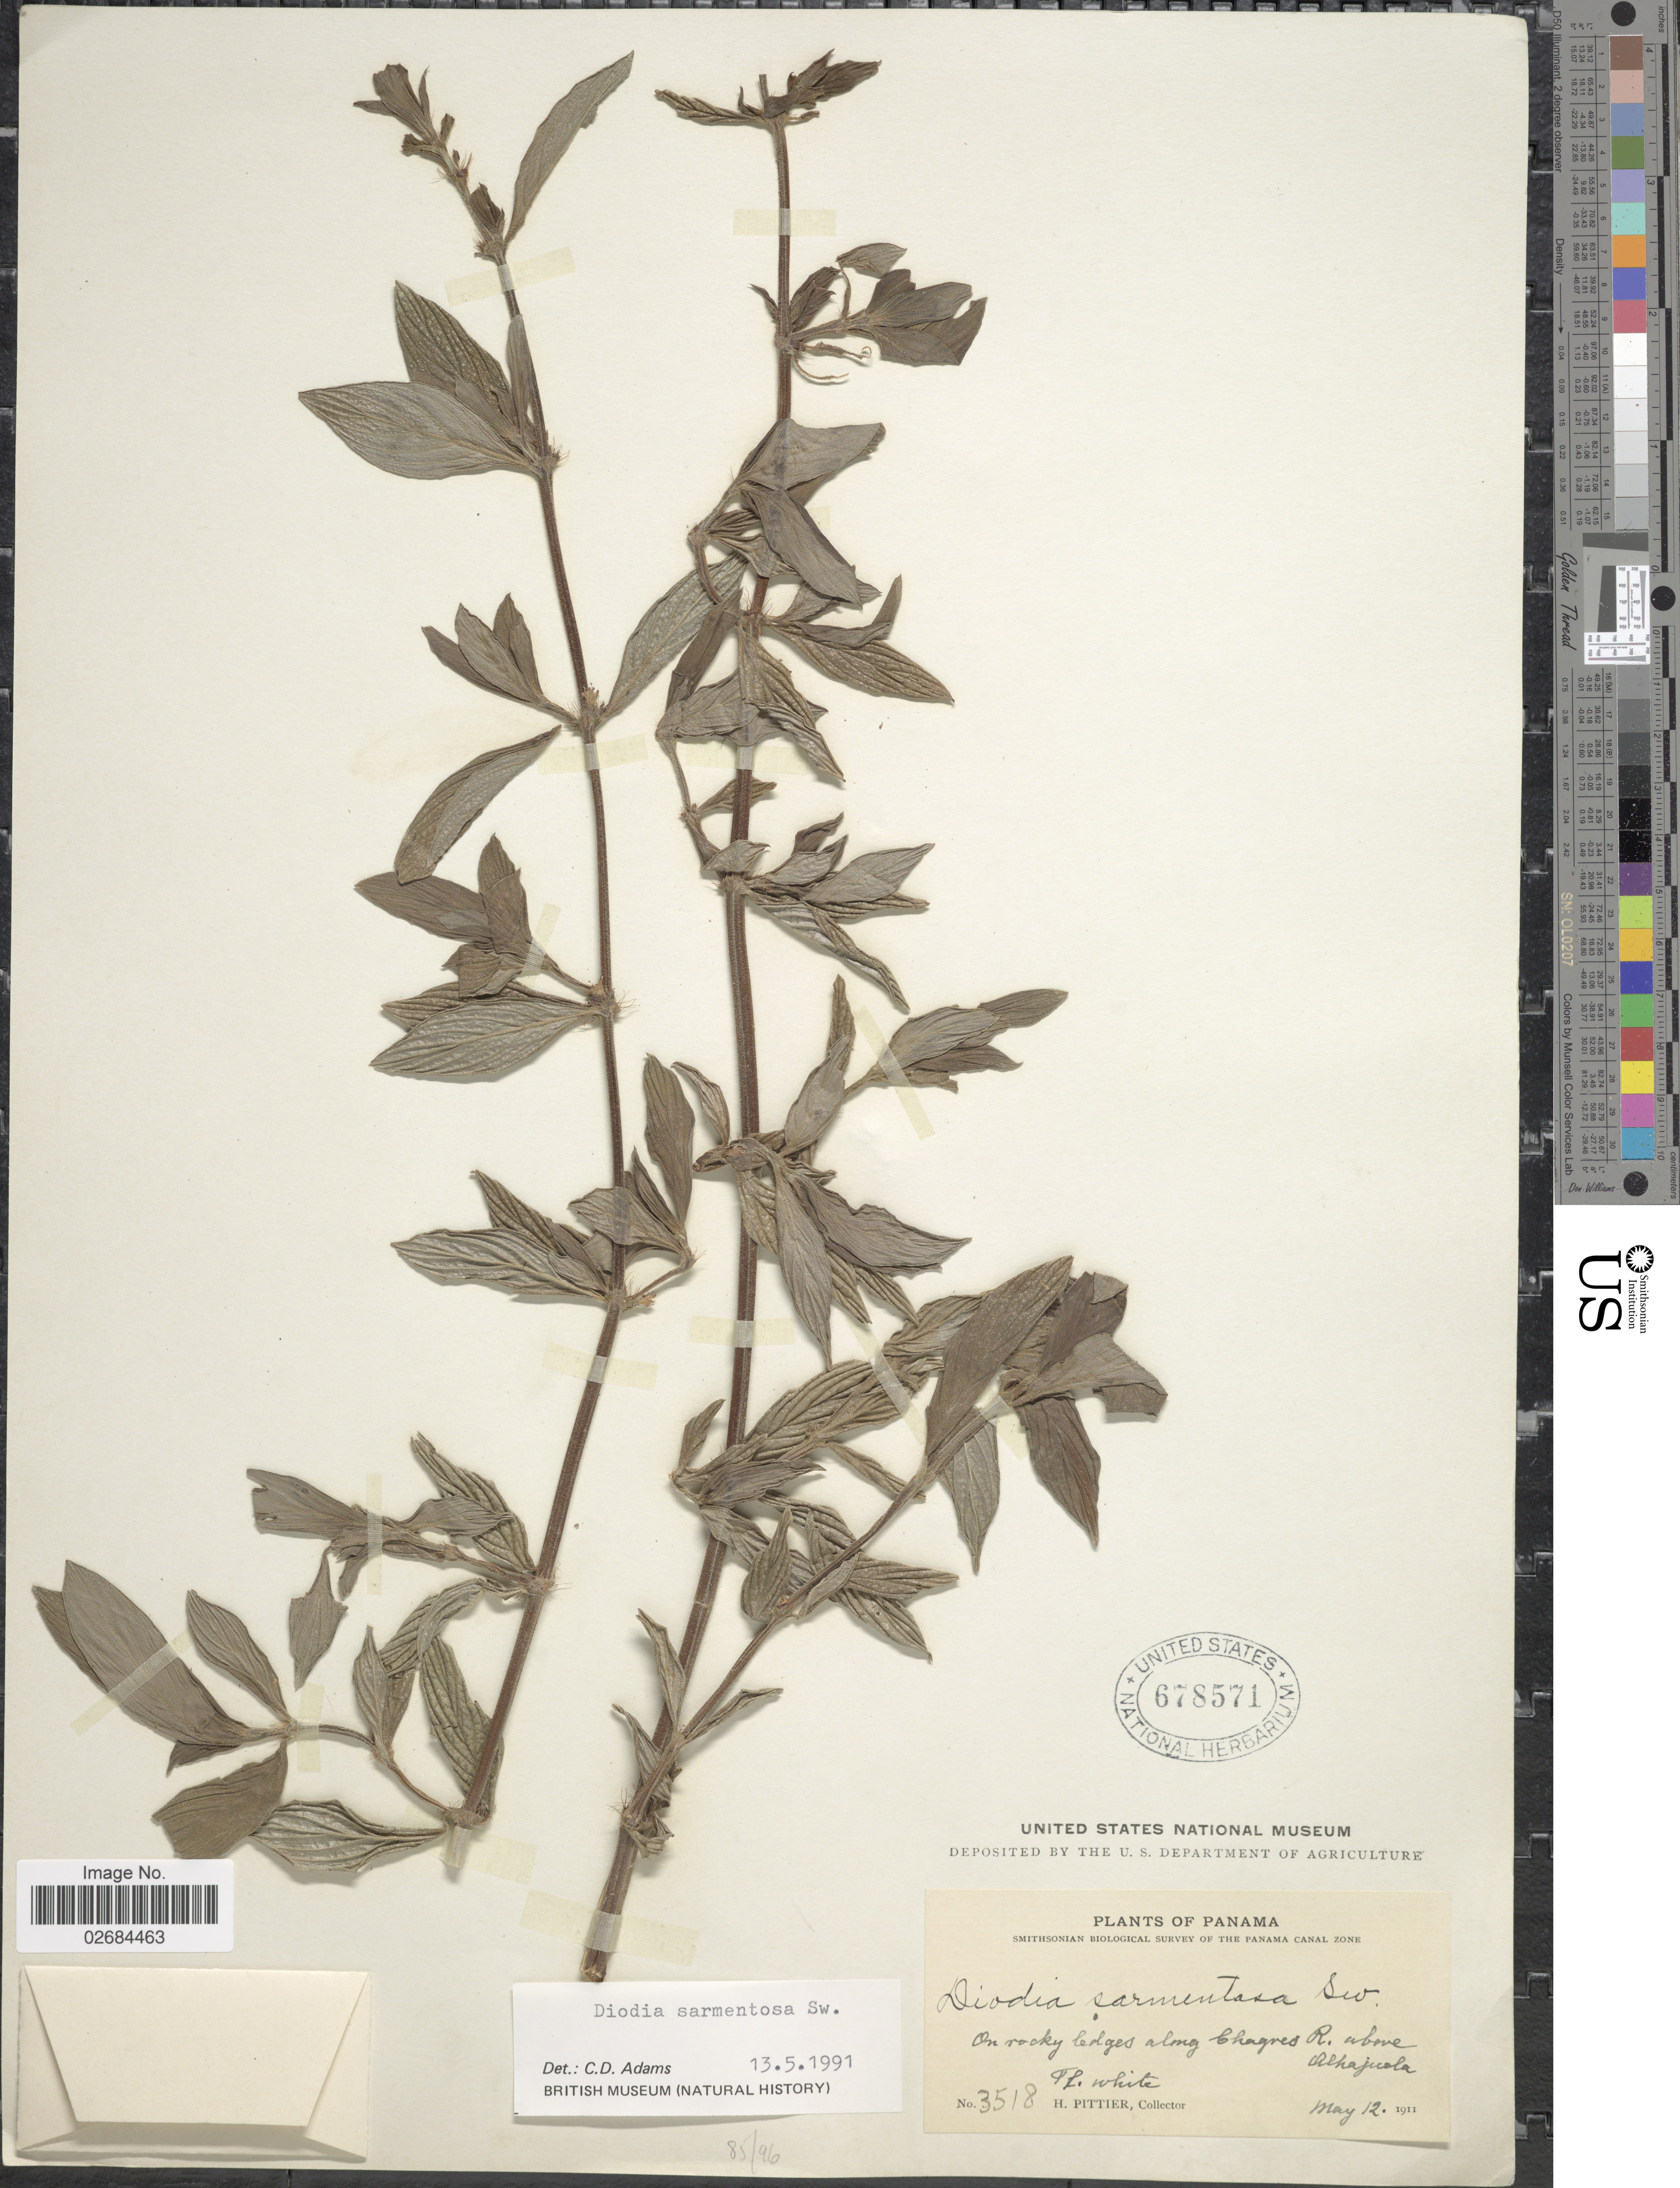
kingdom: Plantae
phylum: Tracheophyta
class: Magnoliopsida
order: Gentianales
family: Rubiaceae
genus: Diodia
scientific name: Diodia sarmentosa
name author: Sw.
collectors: H. F. Pittier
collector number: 3518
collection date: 1911-05-12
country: Panama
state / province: Colón / Panamá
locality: Panama Canal Zone. Along Chagres R. above Alhajuela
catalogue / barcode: US 678571